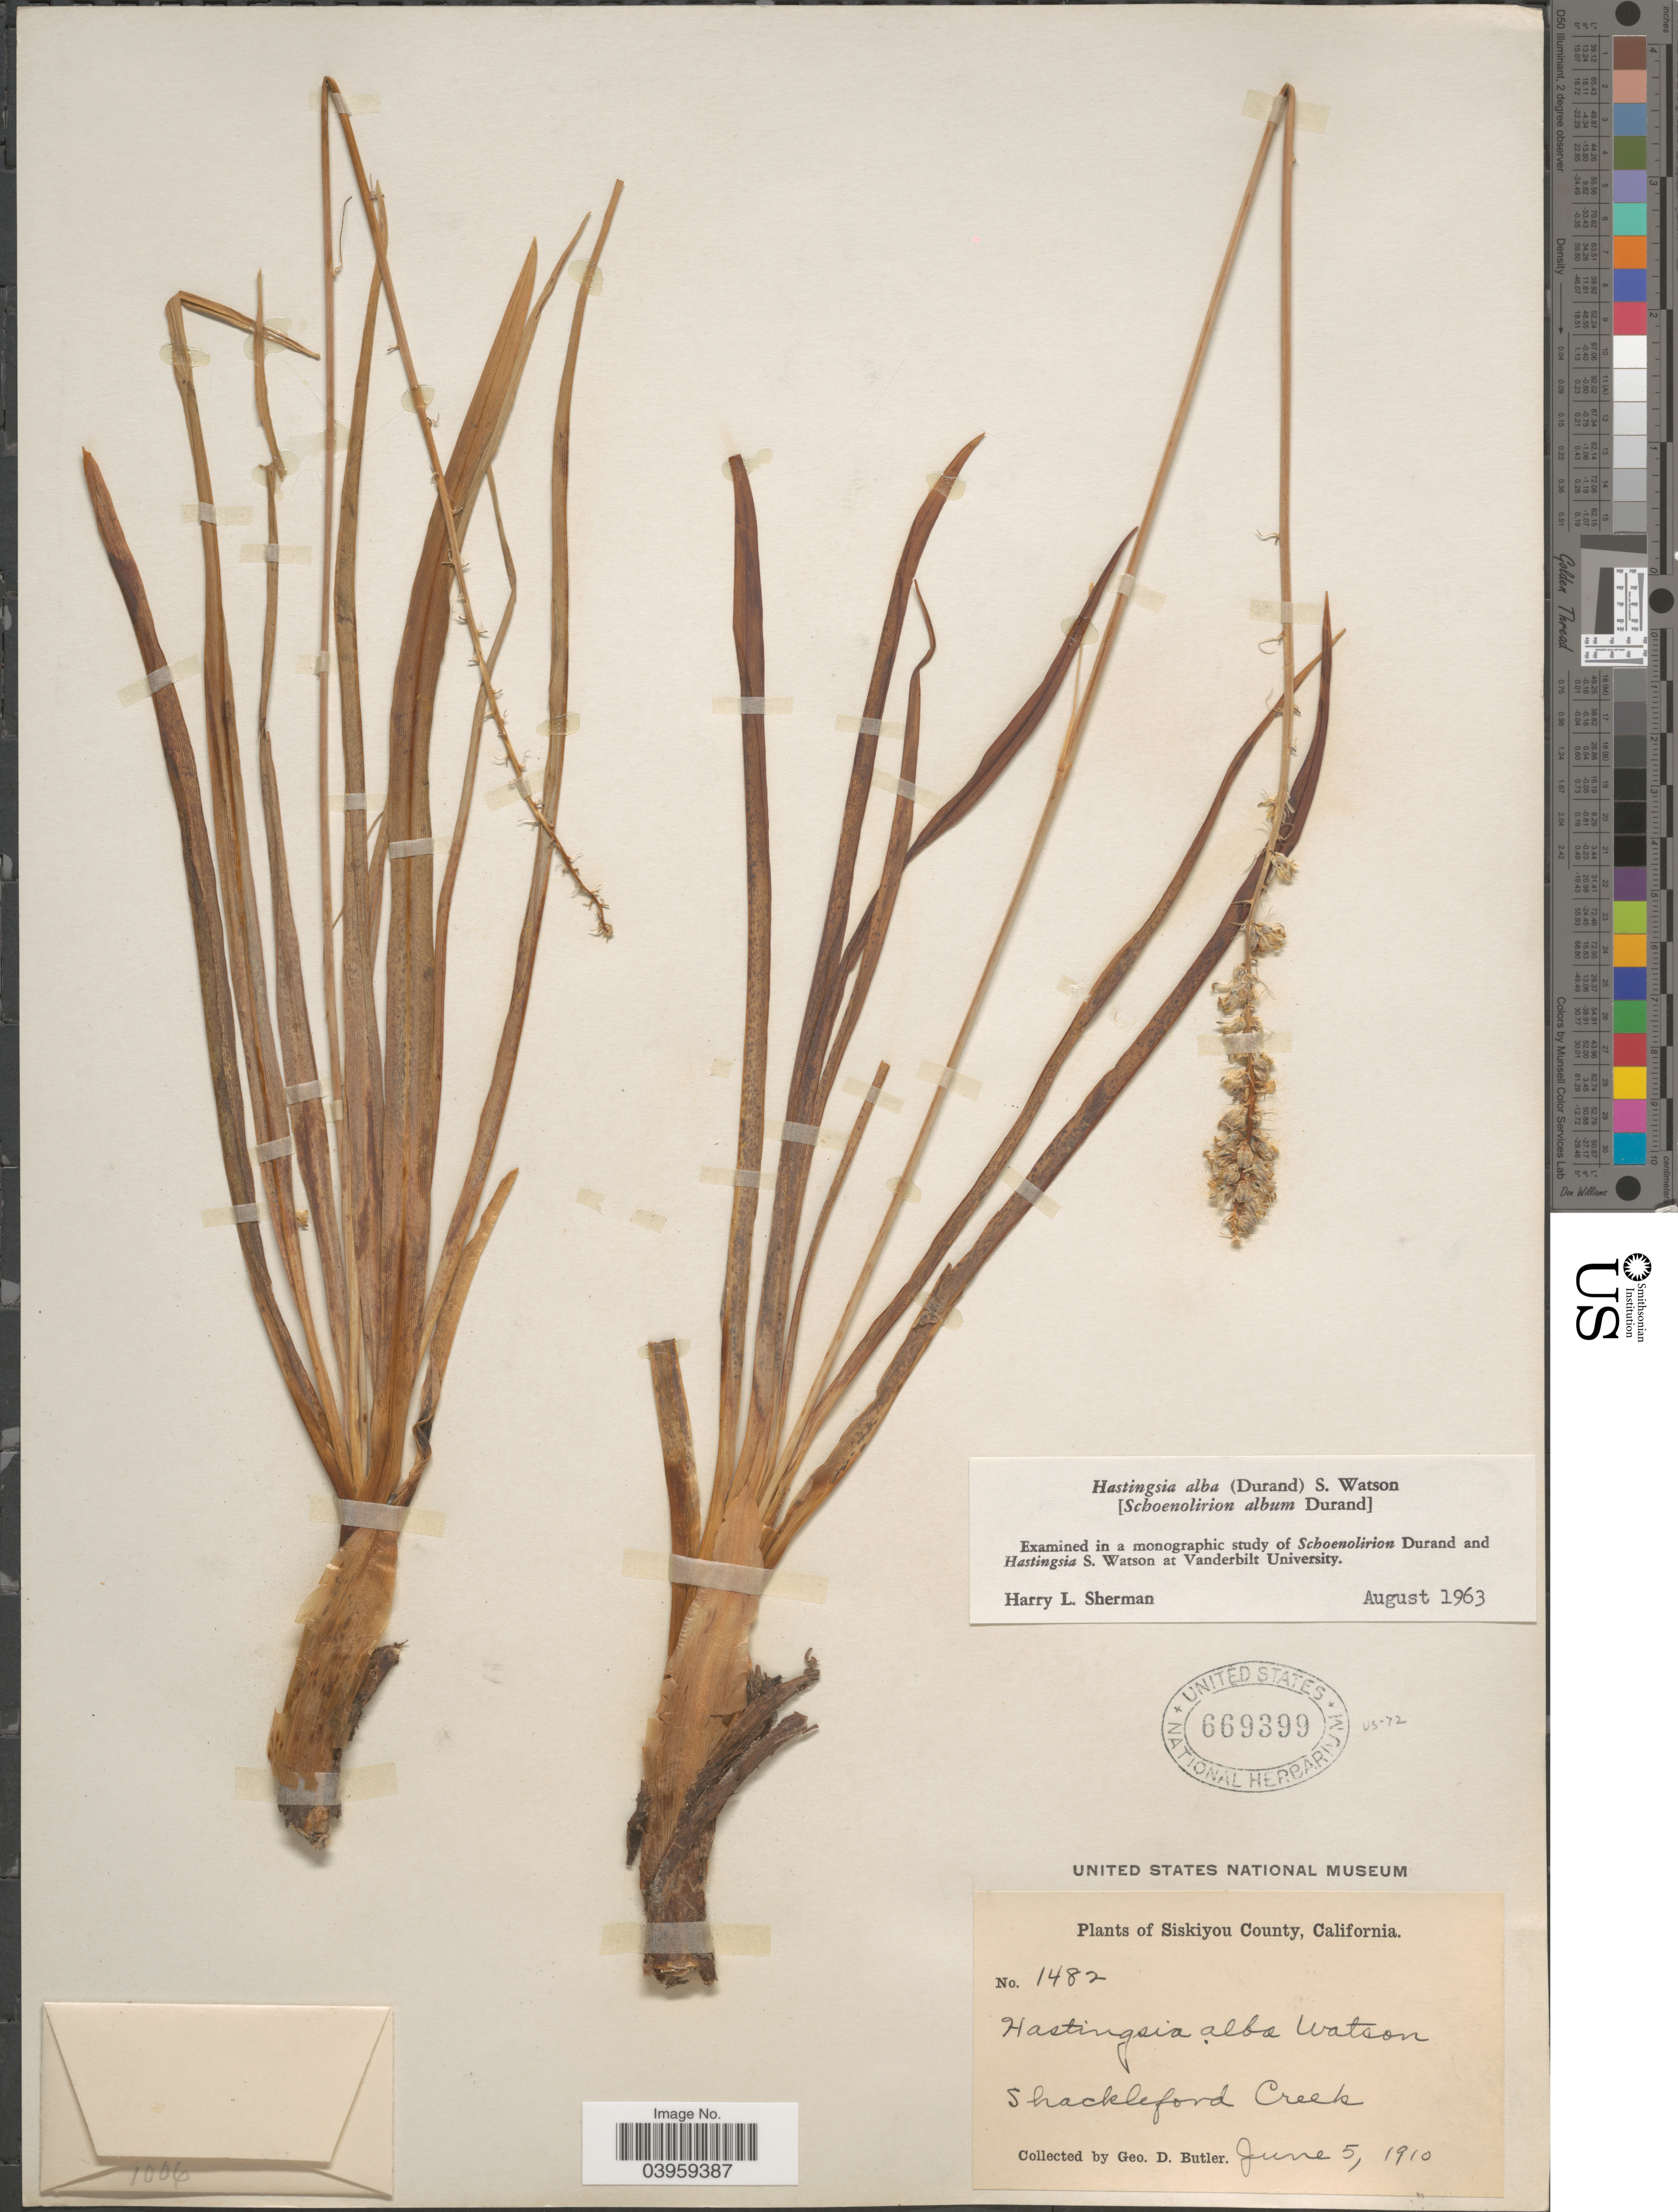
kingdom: Plantae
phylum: Tracheophyta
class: Liliopsida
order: Asparagales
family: Asparagaceae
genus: Hastingsia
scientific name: Hastingsia alba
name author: (Durand) S. Watson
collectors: G. D. Butler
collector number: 1482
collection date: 1910-06-05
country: United States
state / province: California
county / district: Siskiyou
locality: Siskiyou County. Shackleford Creek.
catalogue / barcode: US 669399